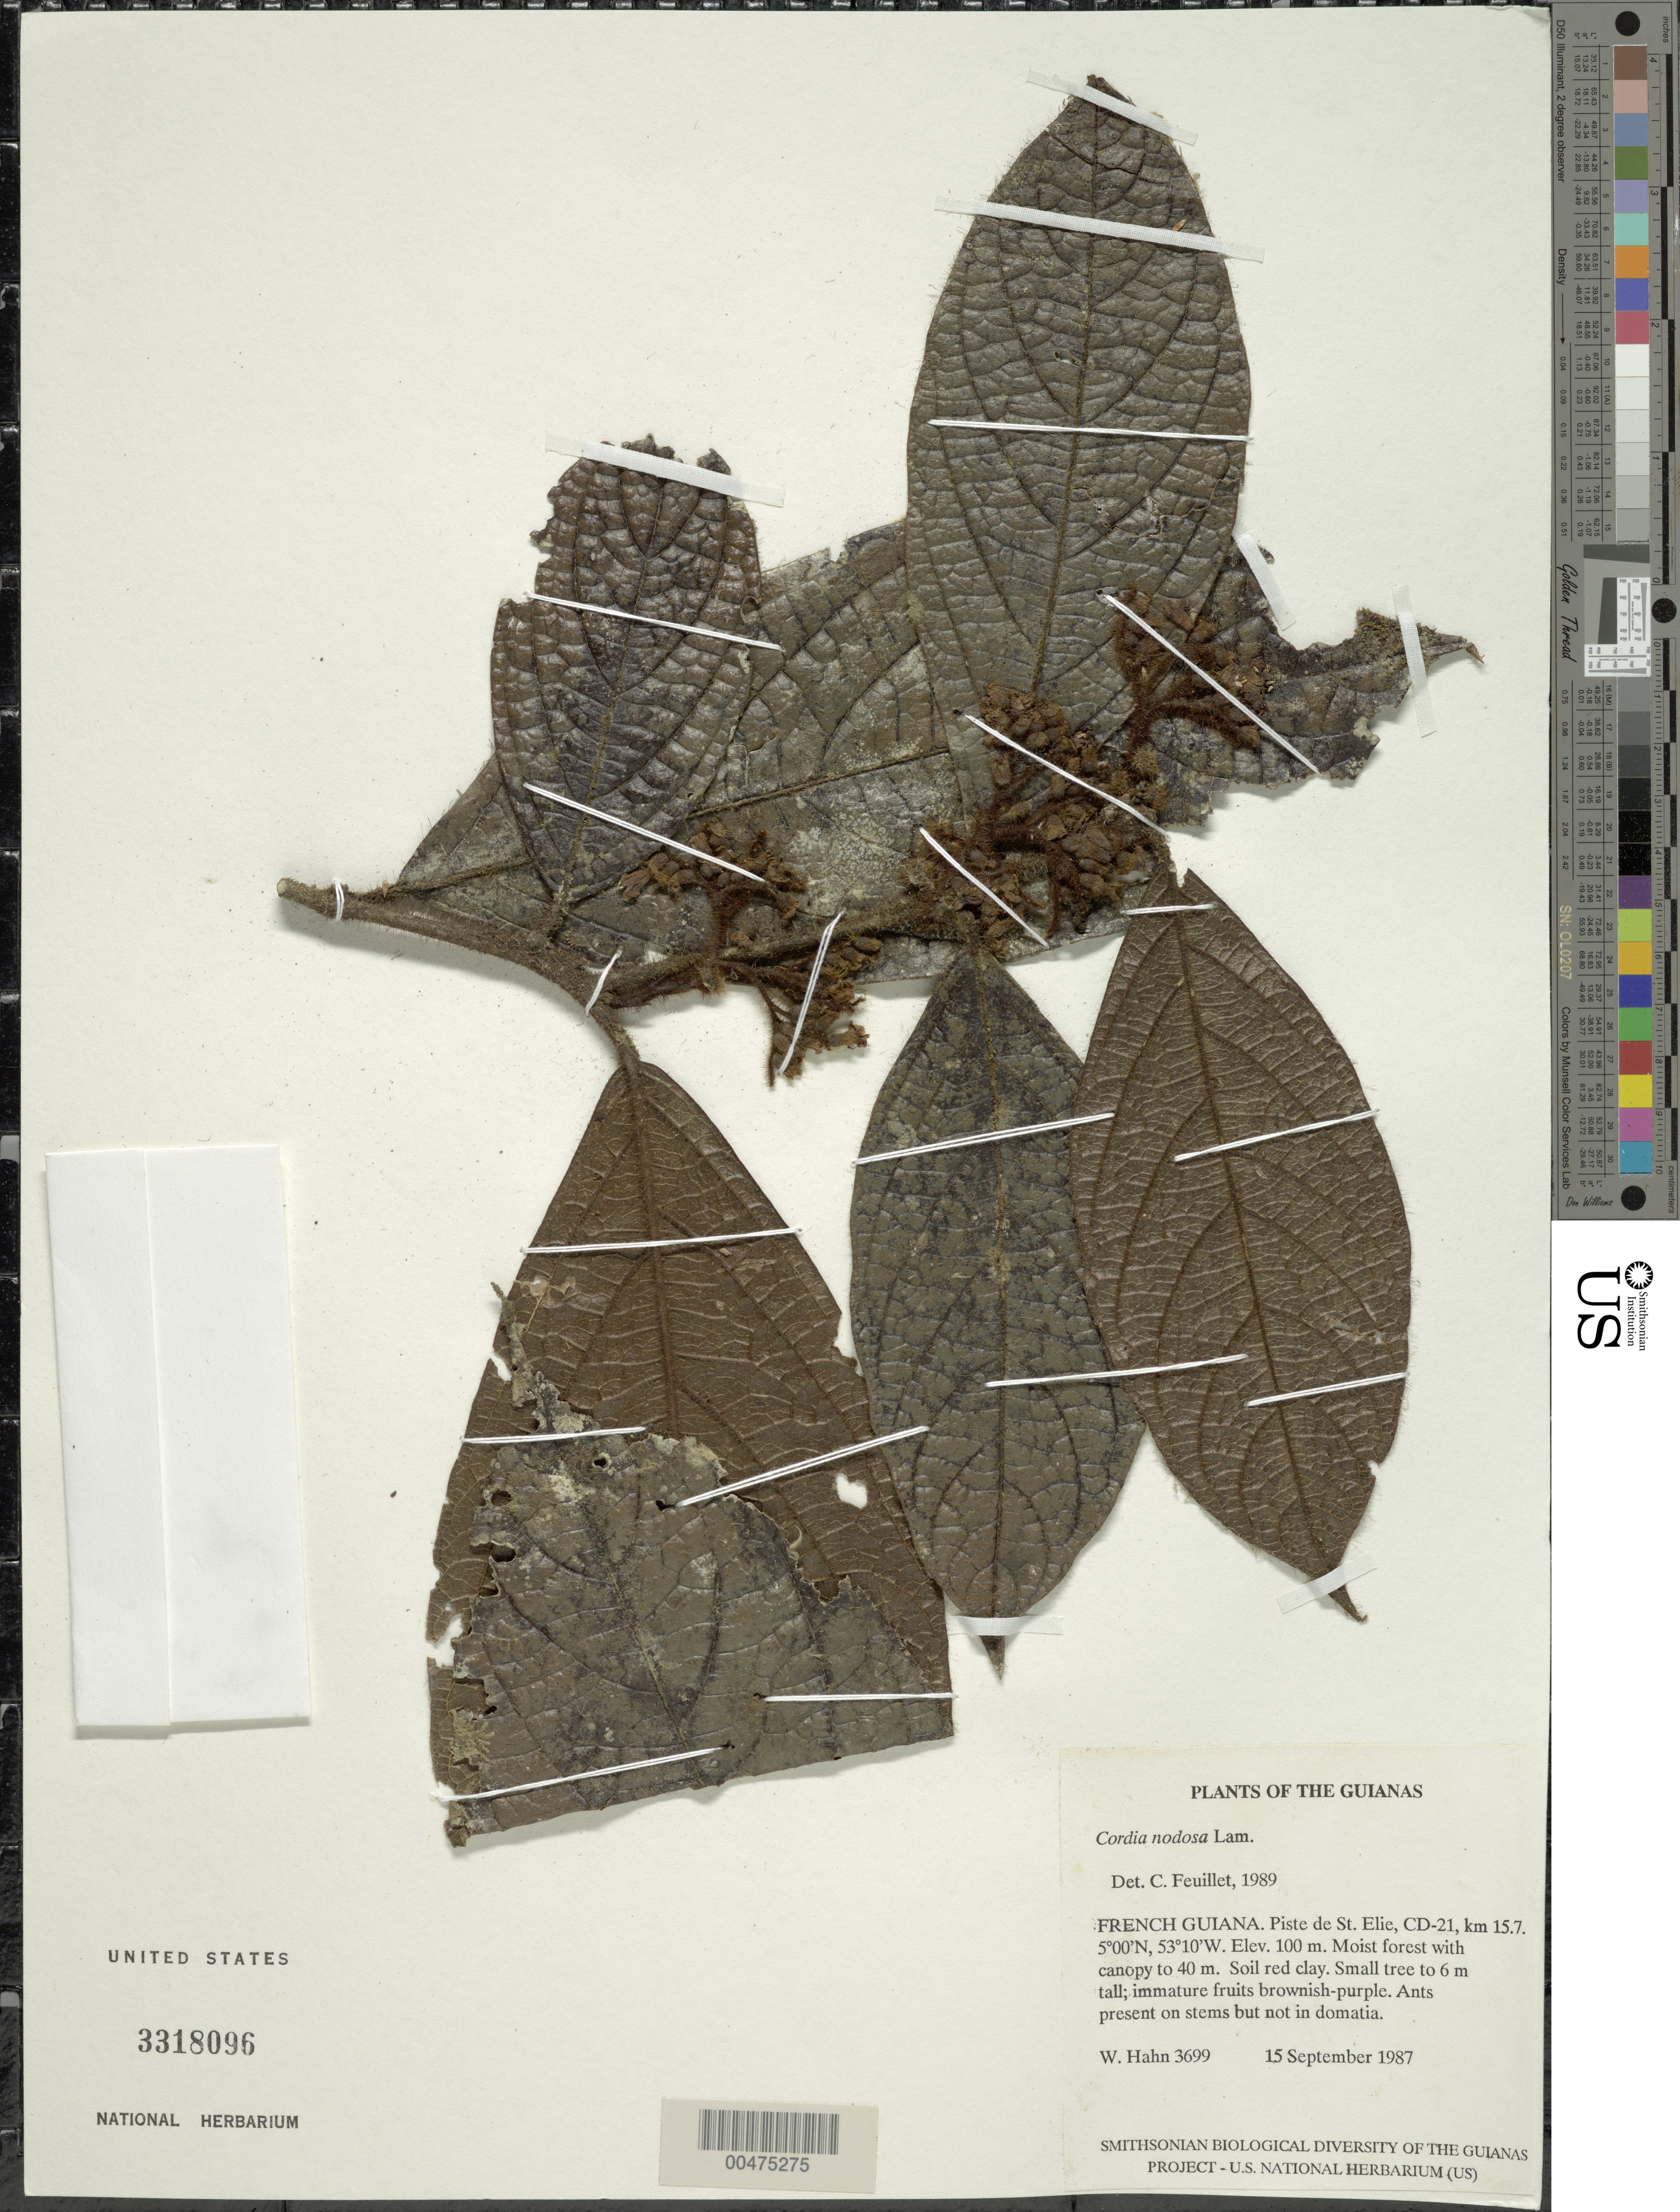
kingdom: Plantae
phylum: Tracheophyta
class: Magnoliopsida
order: Boraginales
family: Cordiaceae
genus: Cordia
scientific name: Cordia nodosa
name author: Lam.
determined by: Feuillet, C.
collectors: W. Hahn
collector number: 3699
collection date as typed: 15 September 1987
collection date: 1987-09-15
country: French Guiana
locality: Piste de St. Elie, CD-21, km 15.7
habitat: Moist forest with canopy to 40 m. Soil red clay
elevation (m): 100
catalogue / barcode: US 3318096